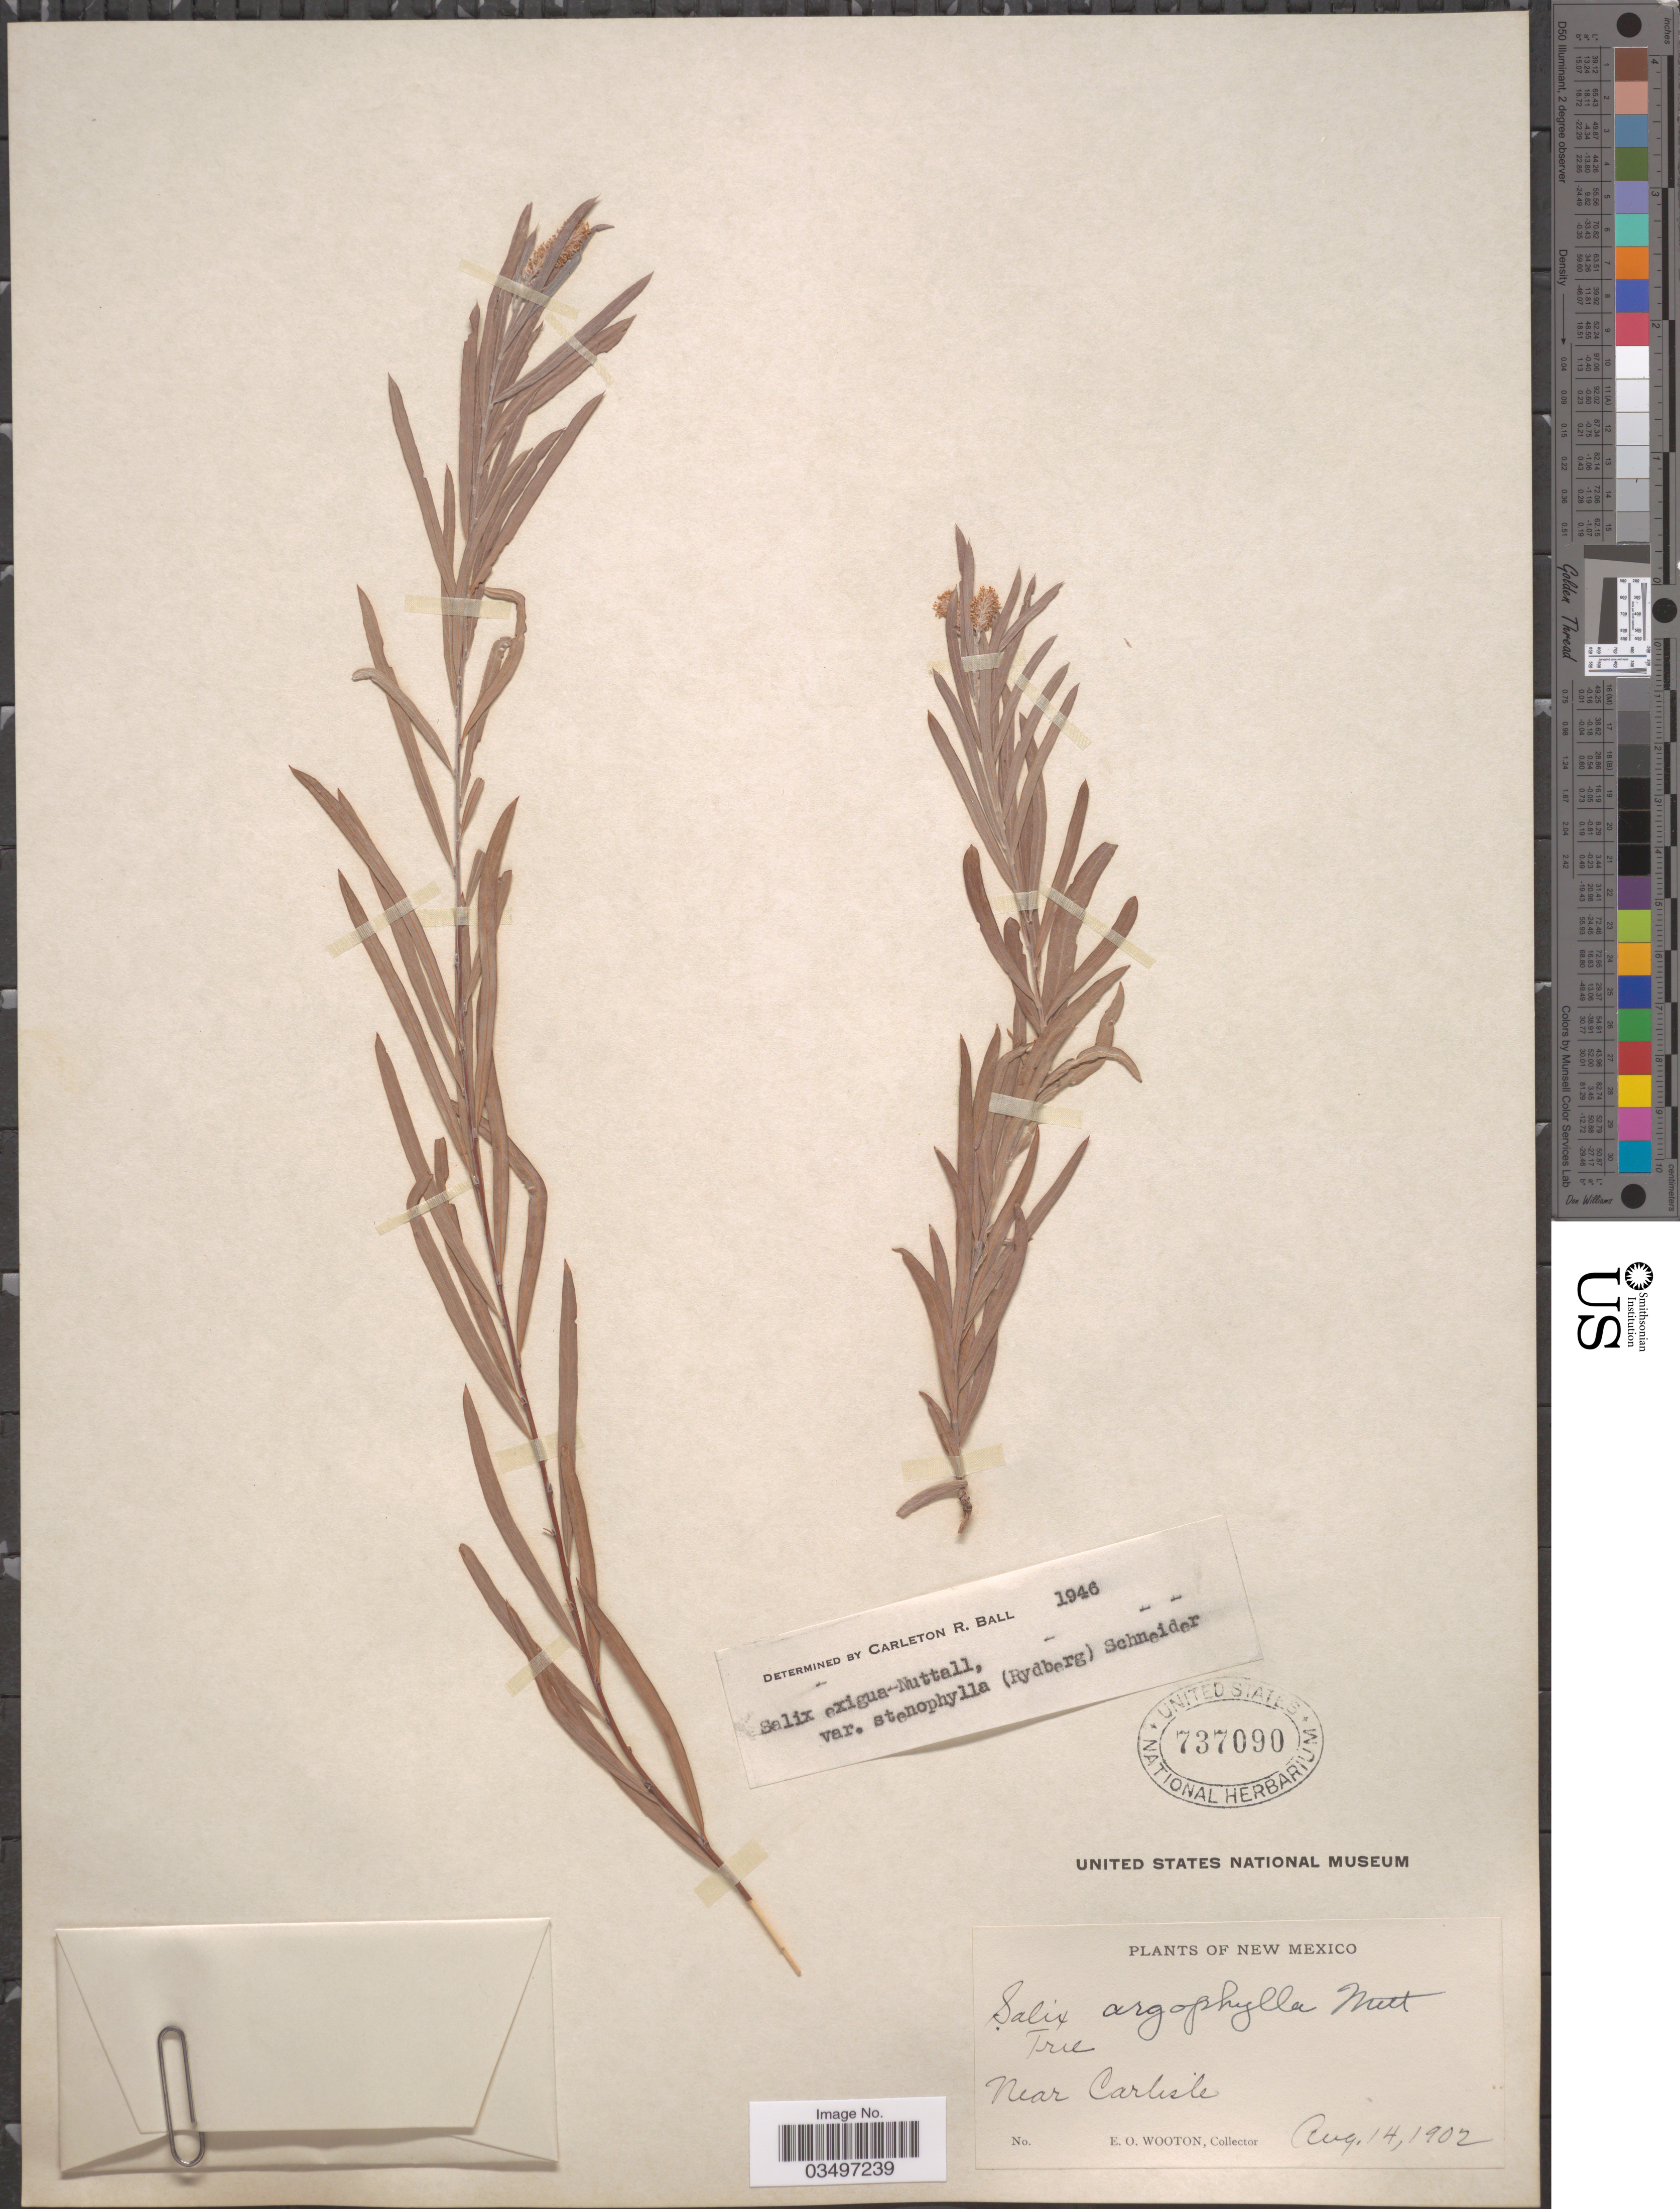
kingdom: Plantae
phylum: Tracheophyta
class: Magnoliopsida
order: Malpighiales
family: Salicaceae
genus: Salix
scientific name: Salix exigua var. stenophylla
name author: (Rydb.) C.K. Schneid.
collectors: E. O. Wooton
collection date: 1902-08-14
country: United States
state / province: New Mexico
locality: Near Carlisle.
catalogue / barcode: US 737090